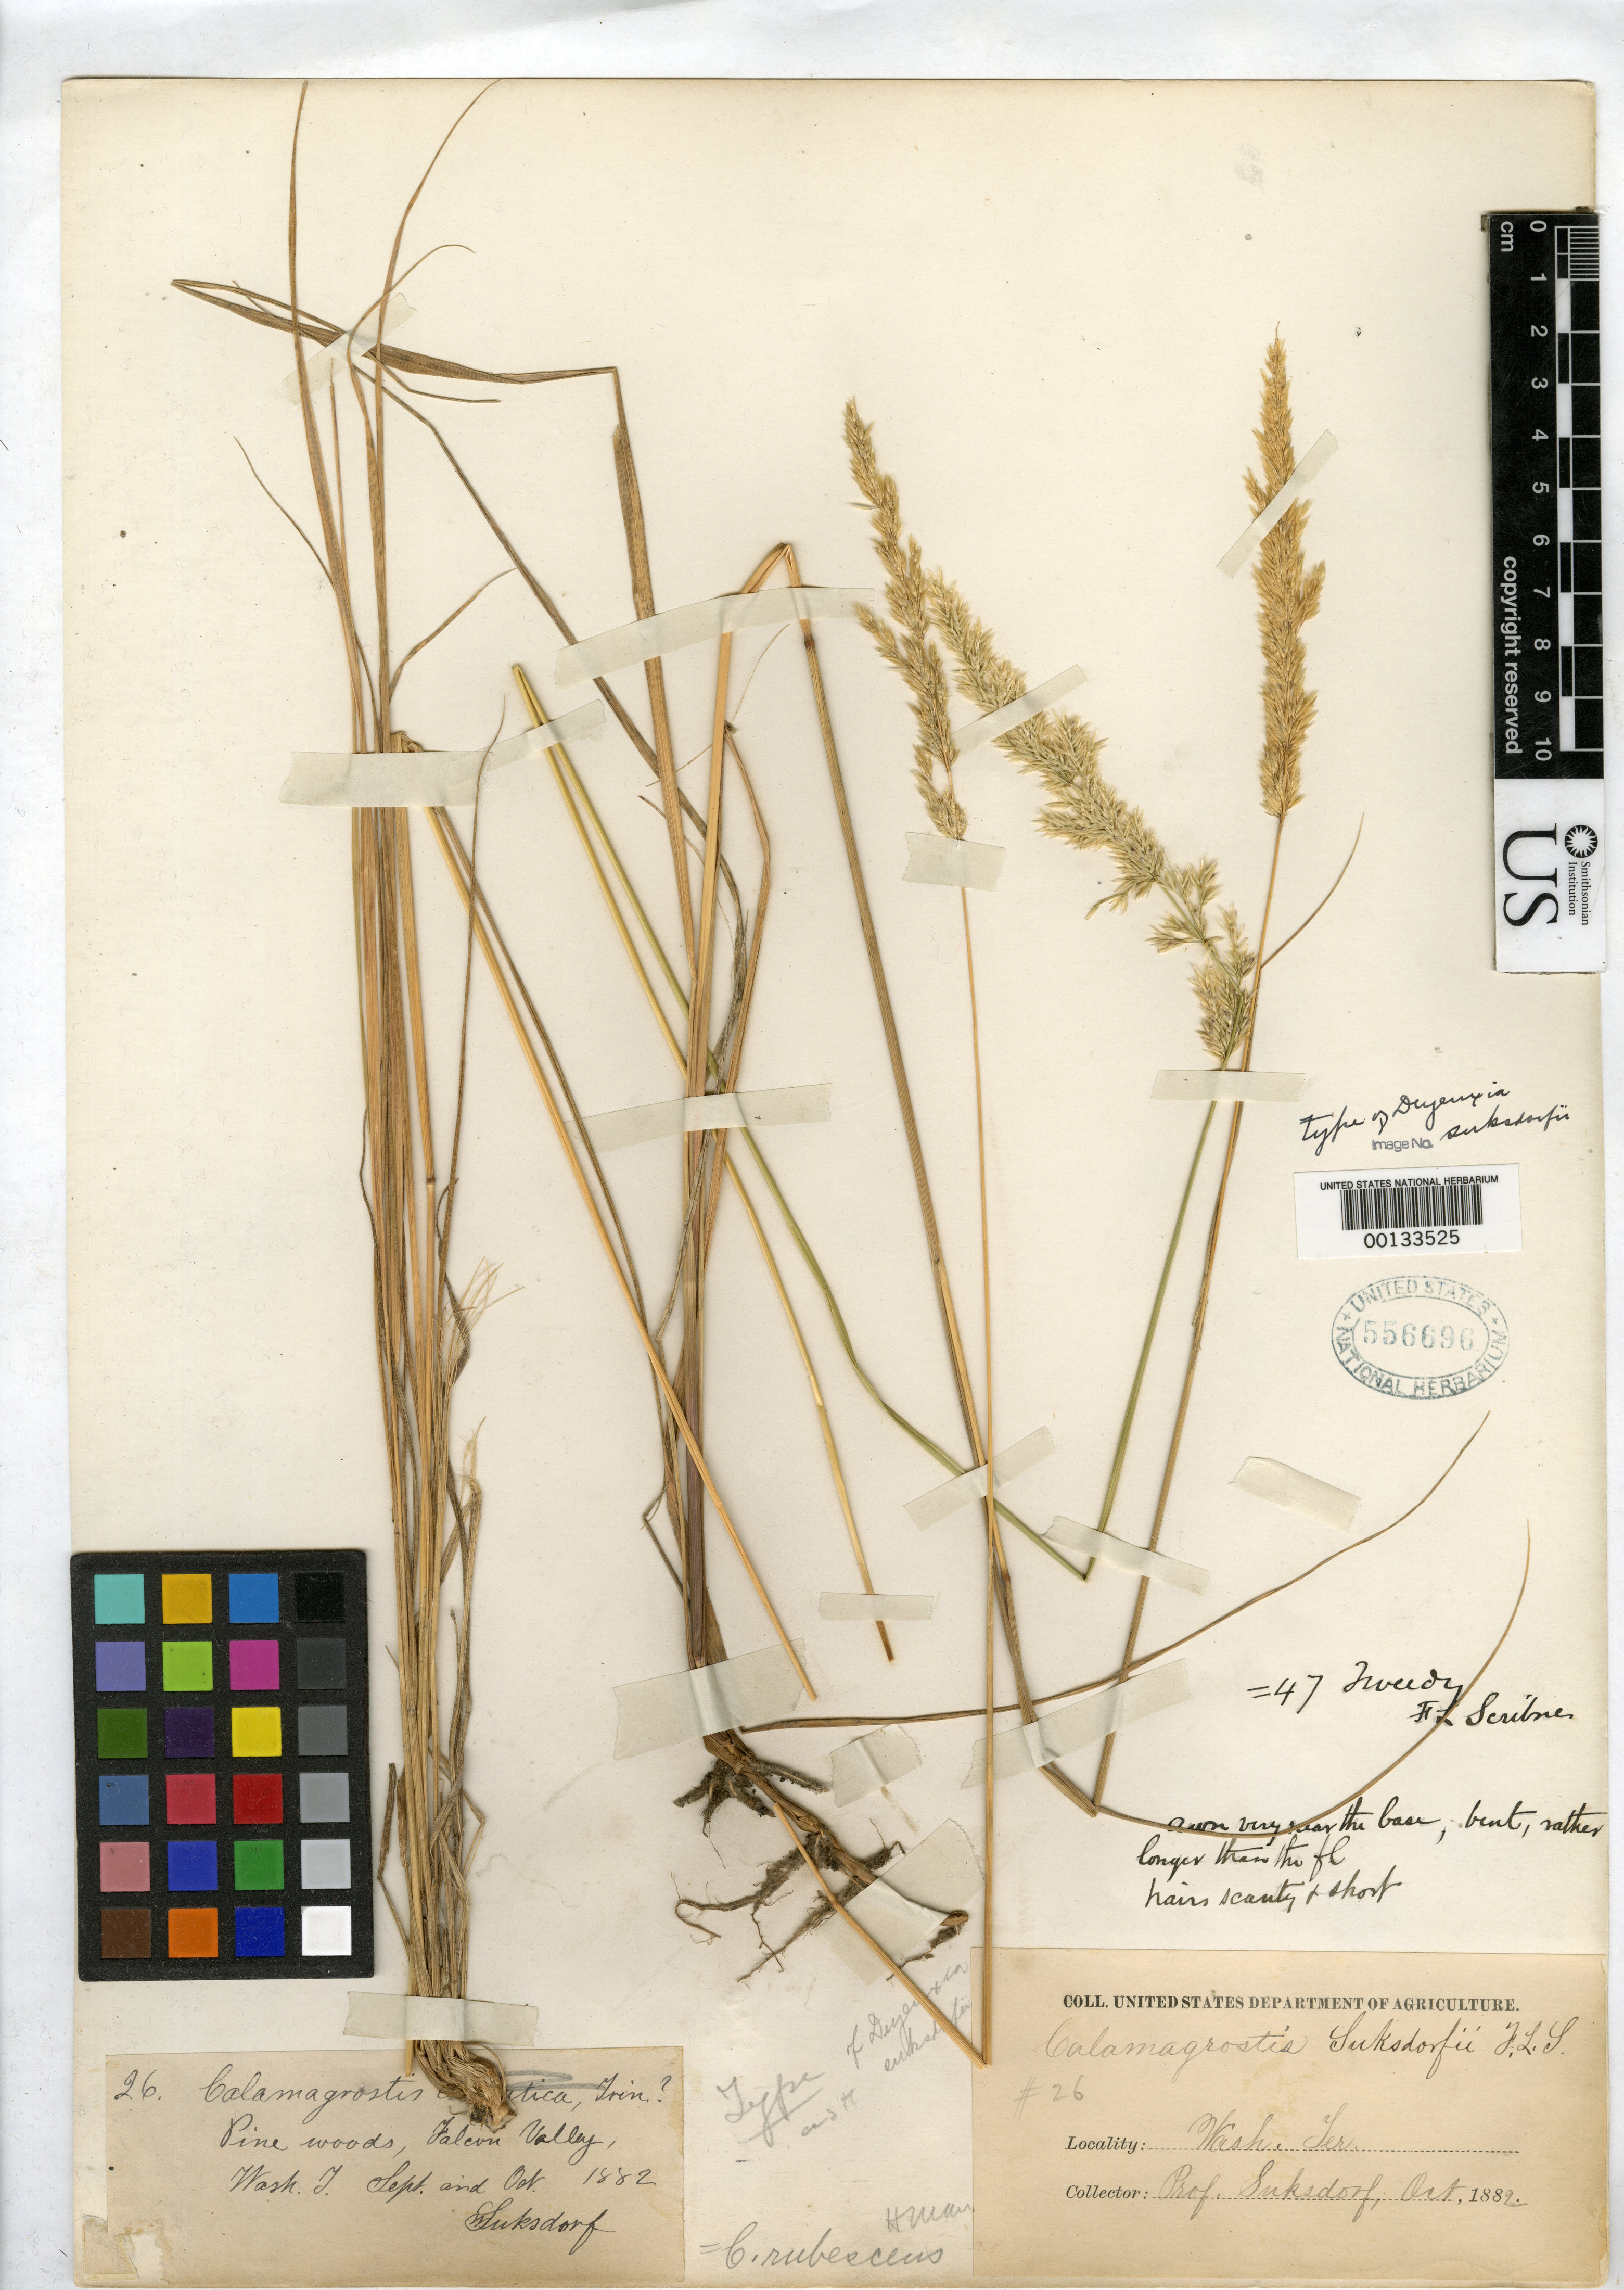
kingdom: Plantae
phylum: Tracheophyta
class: Liliopsida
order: Poales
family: Poaceae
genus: Deyeuxia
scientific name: Deyeuxia suksdorfii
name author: Scribn.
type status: Syntype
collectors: W. N. Suksdorf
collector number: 26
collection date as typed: Sep 1882 to -- Oct 1882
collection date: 1882-09/1882-10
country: United States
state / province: Washington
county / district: Klickitat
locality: Falcon Valley.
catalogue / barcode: US 556696